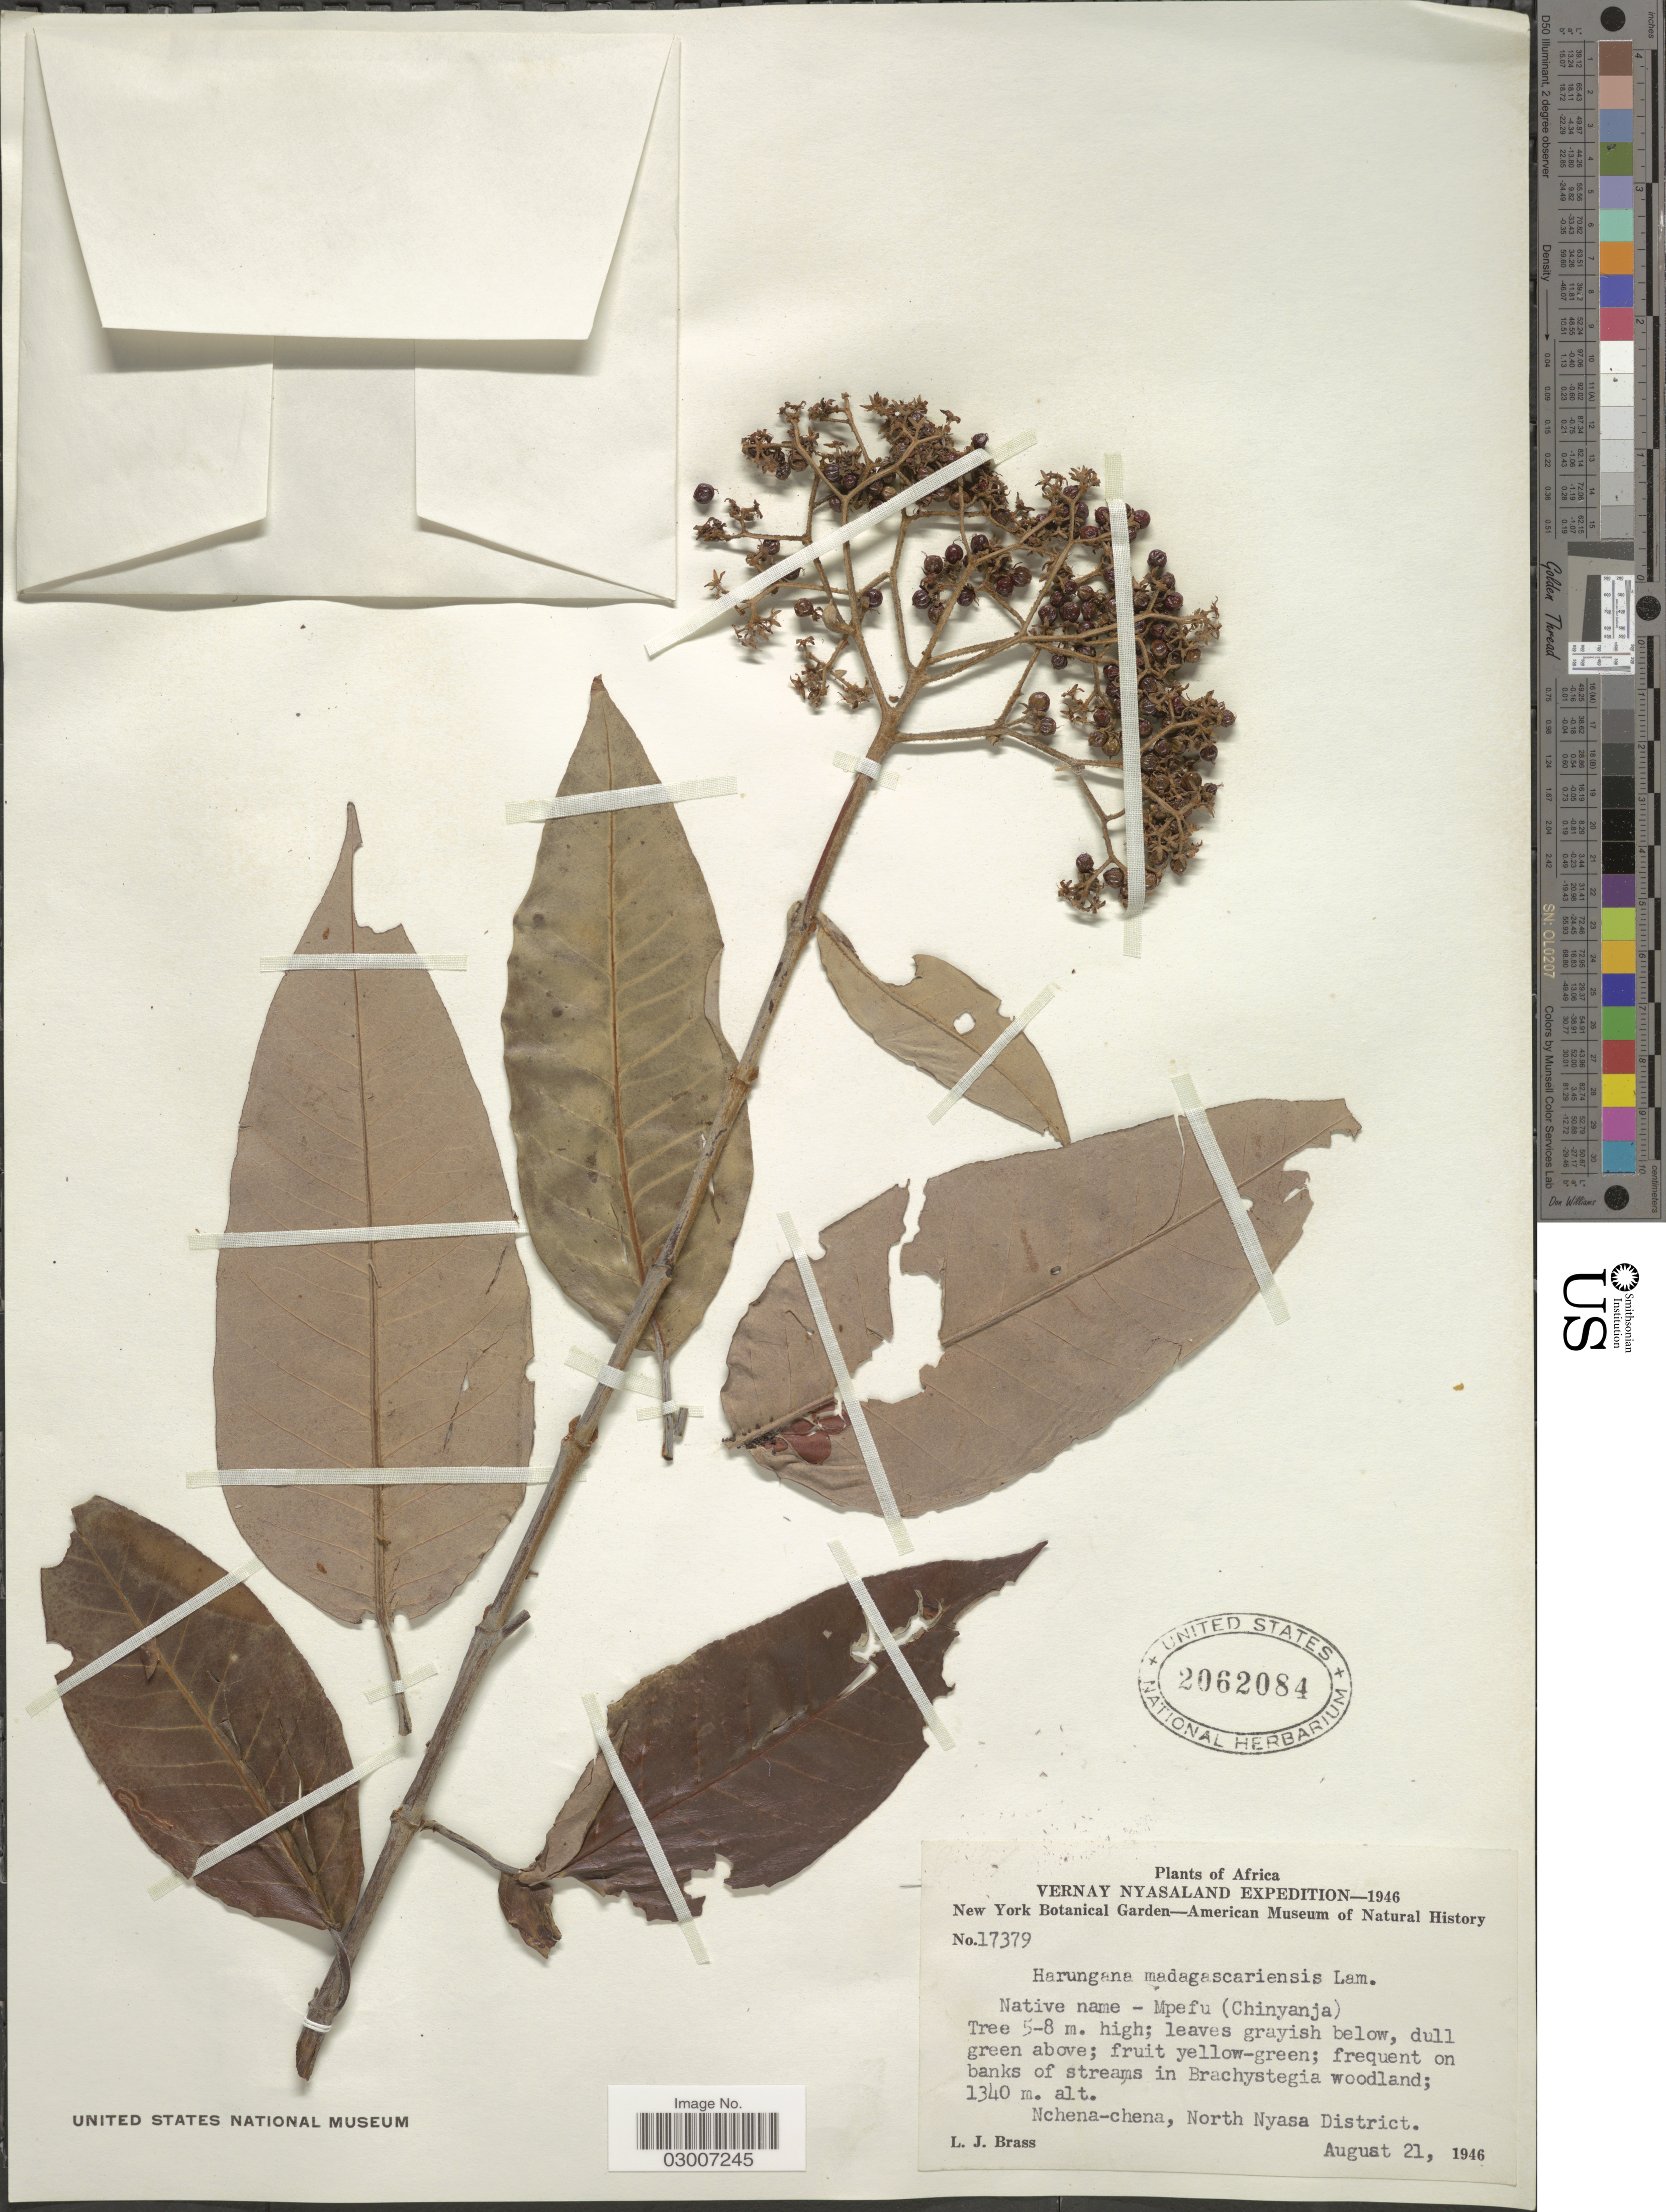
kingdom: Plantae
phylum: Tracheophyta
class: Magnoliopsida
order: Malpighiales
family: Hypericaceae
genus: Harungana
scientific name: Harungana madagascariensis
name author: Lam. ex Poir.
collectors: L. J. Brass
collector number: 17379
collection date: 1946-08-21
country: Malawi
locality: Vernay Nyasaland. Nchena-chena, North Nyasa District.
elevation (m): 1340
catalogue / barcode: US 2062084